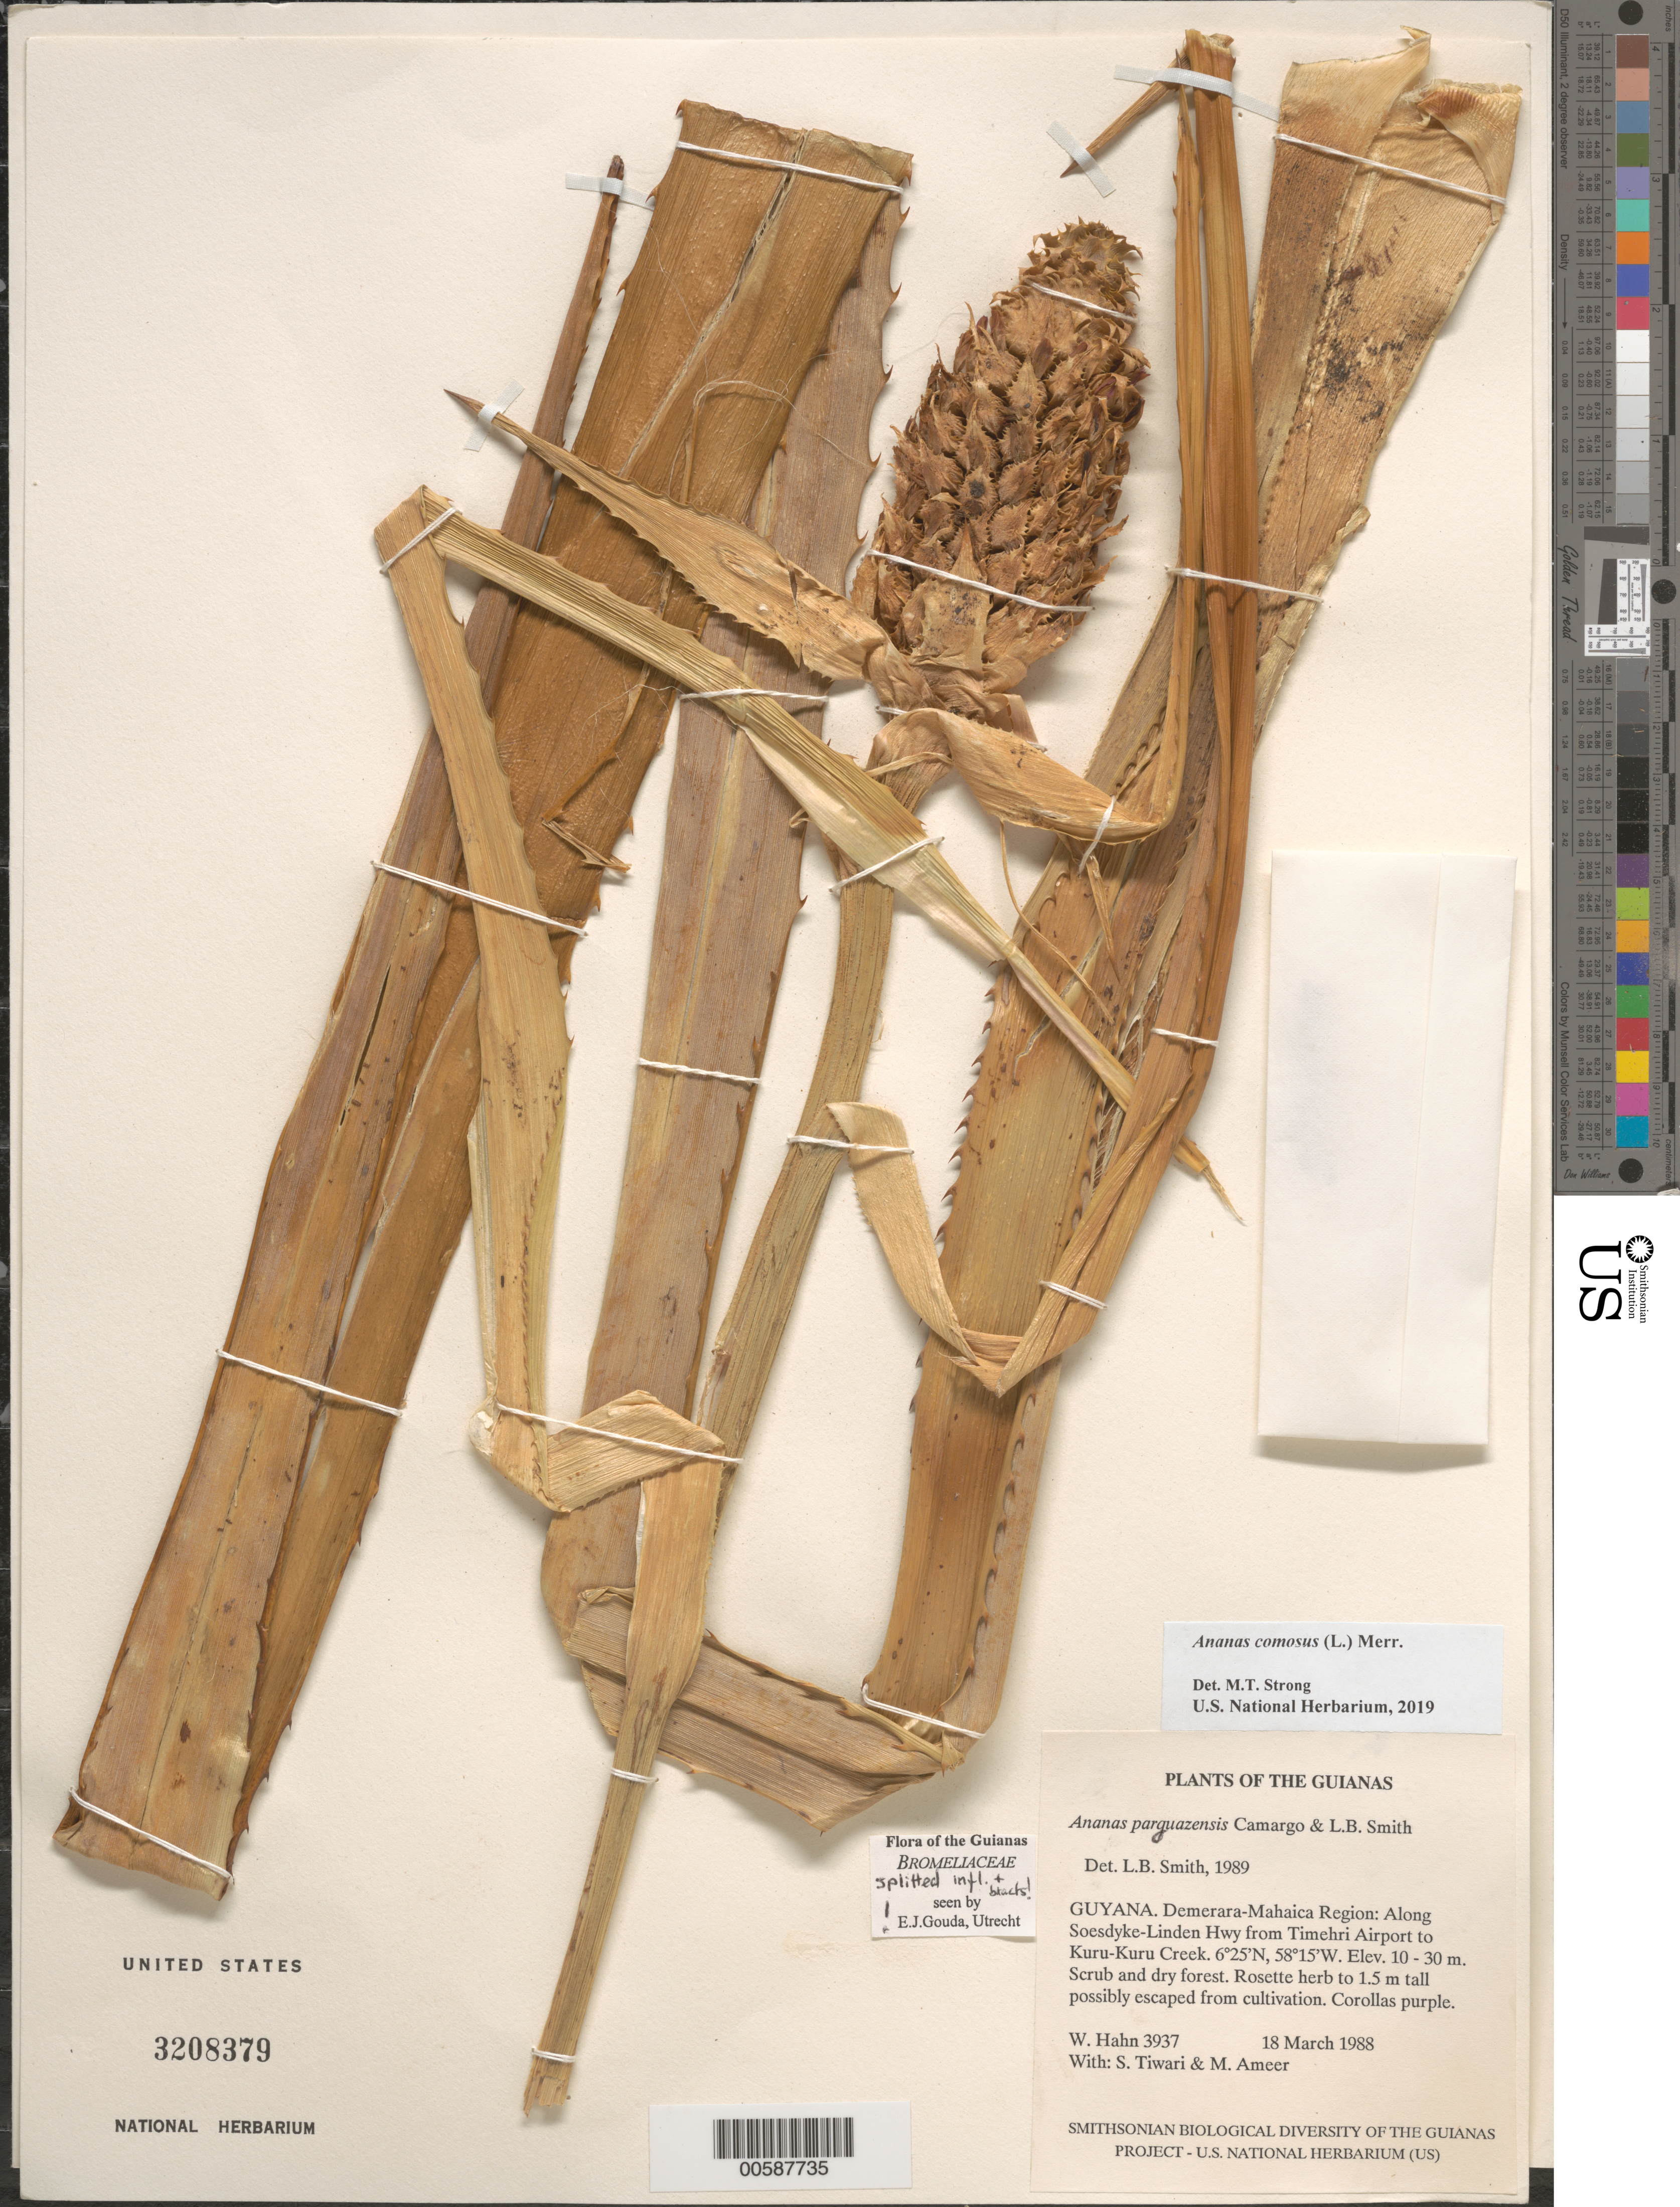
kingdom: Plantae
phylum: Tracheophyta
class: Liliopsida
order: Poales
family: Bromeliaceae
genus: Ananas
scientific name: Ananas comosus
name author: (L.) Merr.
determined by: Strong, Mark T., (BOT), Smithsonian Institution - National Museum of Natural History (UNITED STATES)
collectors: W. Hahn, S. Tiwari & M. Ameer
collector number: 3937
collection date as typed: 18 March 1988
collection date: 1988-03-18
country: Guyana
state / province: Demerara-Mahaica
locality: Along Soesdyke-Linden Hwy from Timehri Airport to Kuru-Kuru Creek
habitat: Scrub and dry forest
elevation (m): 10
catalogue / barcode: US 3208379